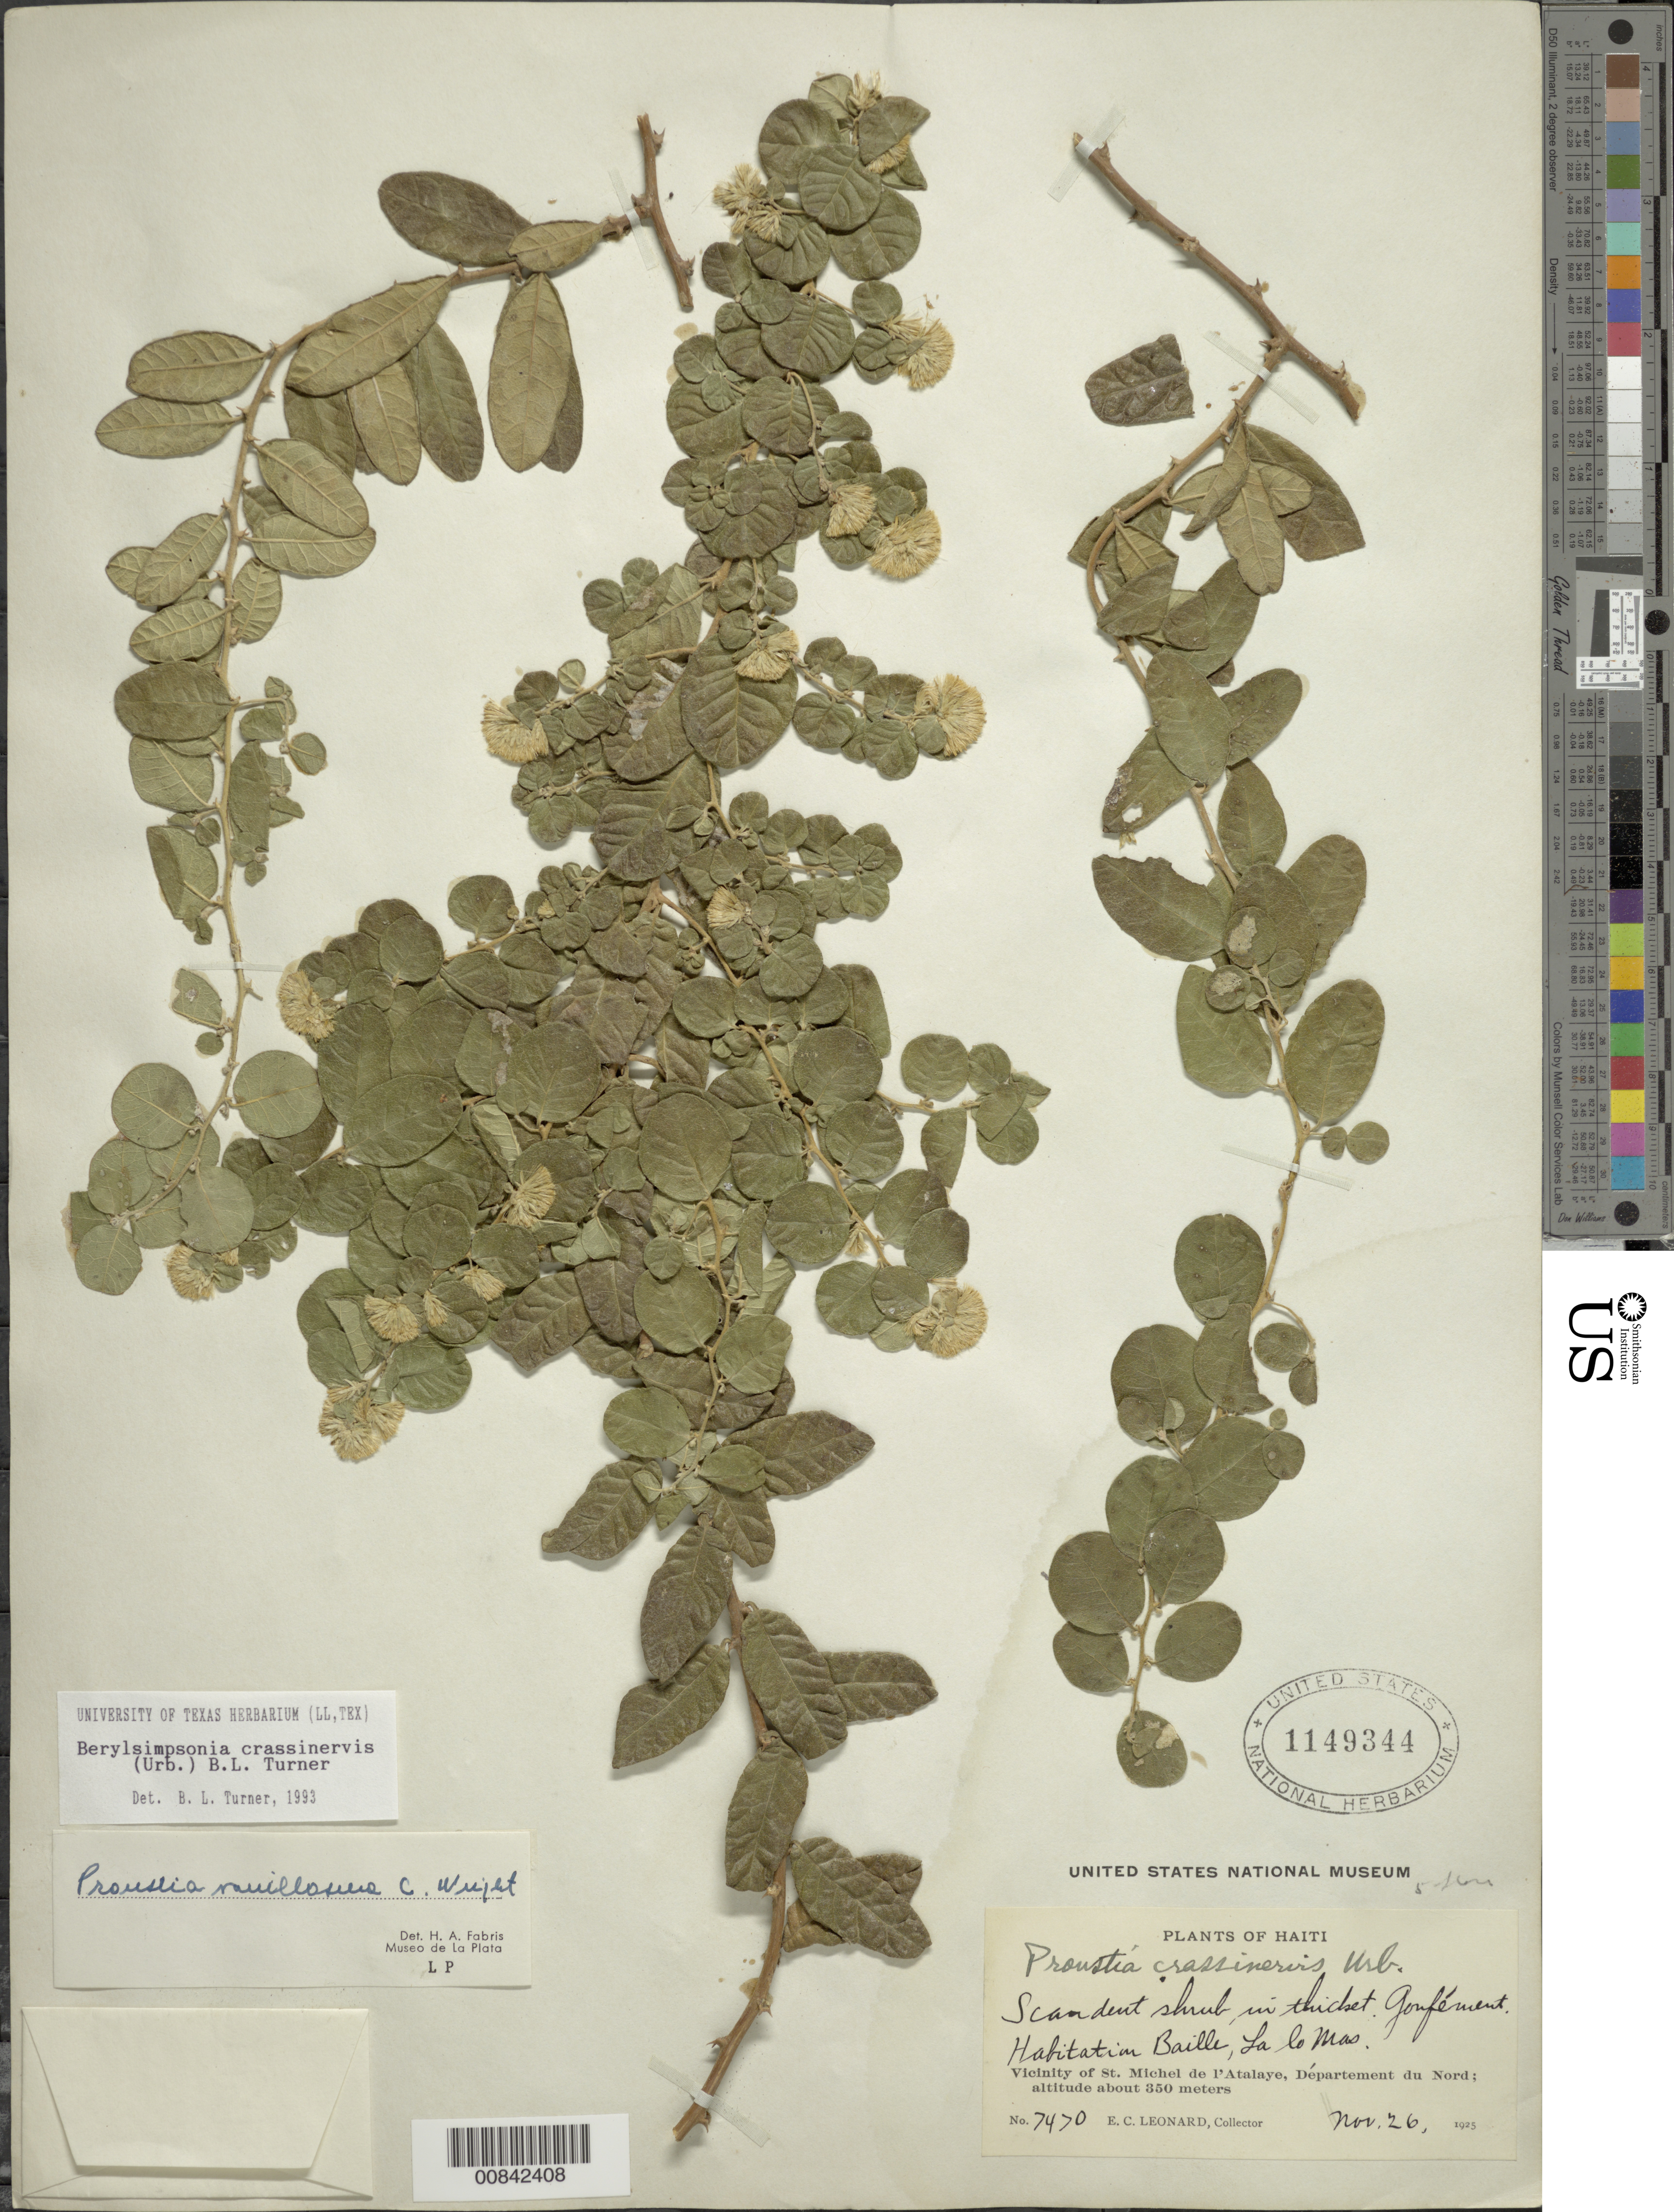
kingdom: Plantae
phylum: Tracheophyta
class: Magnoliopsida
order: Asterales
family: Asteraceae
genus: Berylsimpsonia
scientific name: Berylsimpsonia crassinervis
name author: (Urb.) B.L. Turner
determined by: Turner, B. L.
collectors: E. C. Leonard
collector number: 7470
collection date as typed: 26 Nov 1925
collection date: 1925-11-26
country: Haiti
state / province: Artibonite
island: Hispaniola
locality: Vicinity of St. Michel de l'Atalaye, Gonférment Habitation Baille, La lo Mas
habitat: In thicket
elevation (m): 350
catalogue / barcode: US 1149344